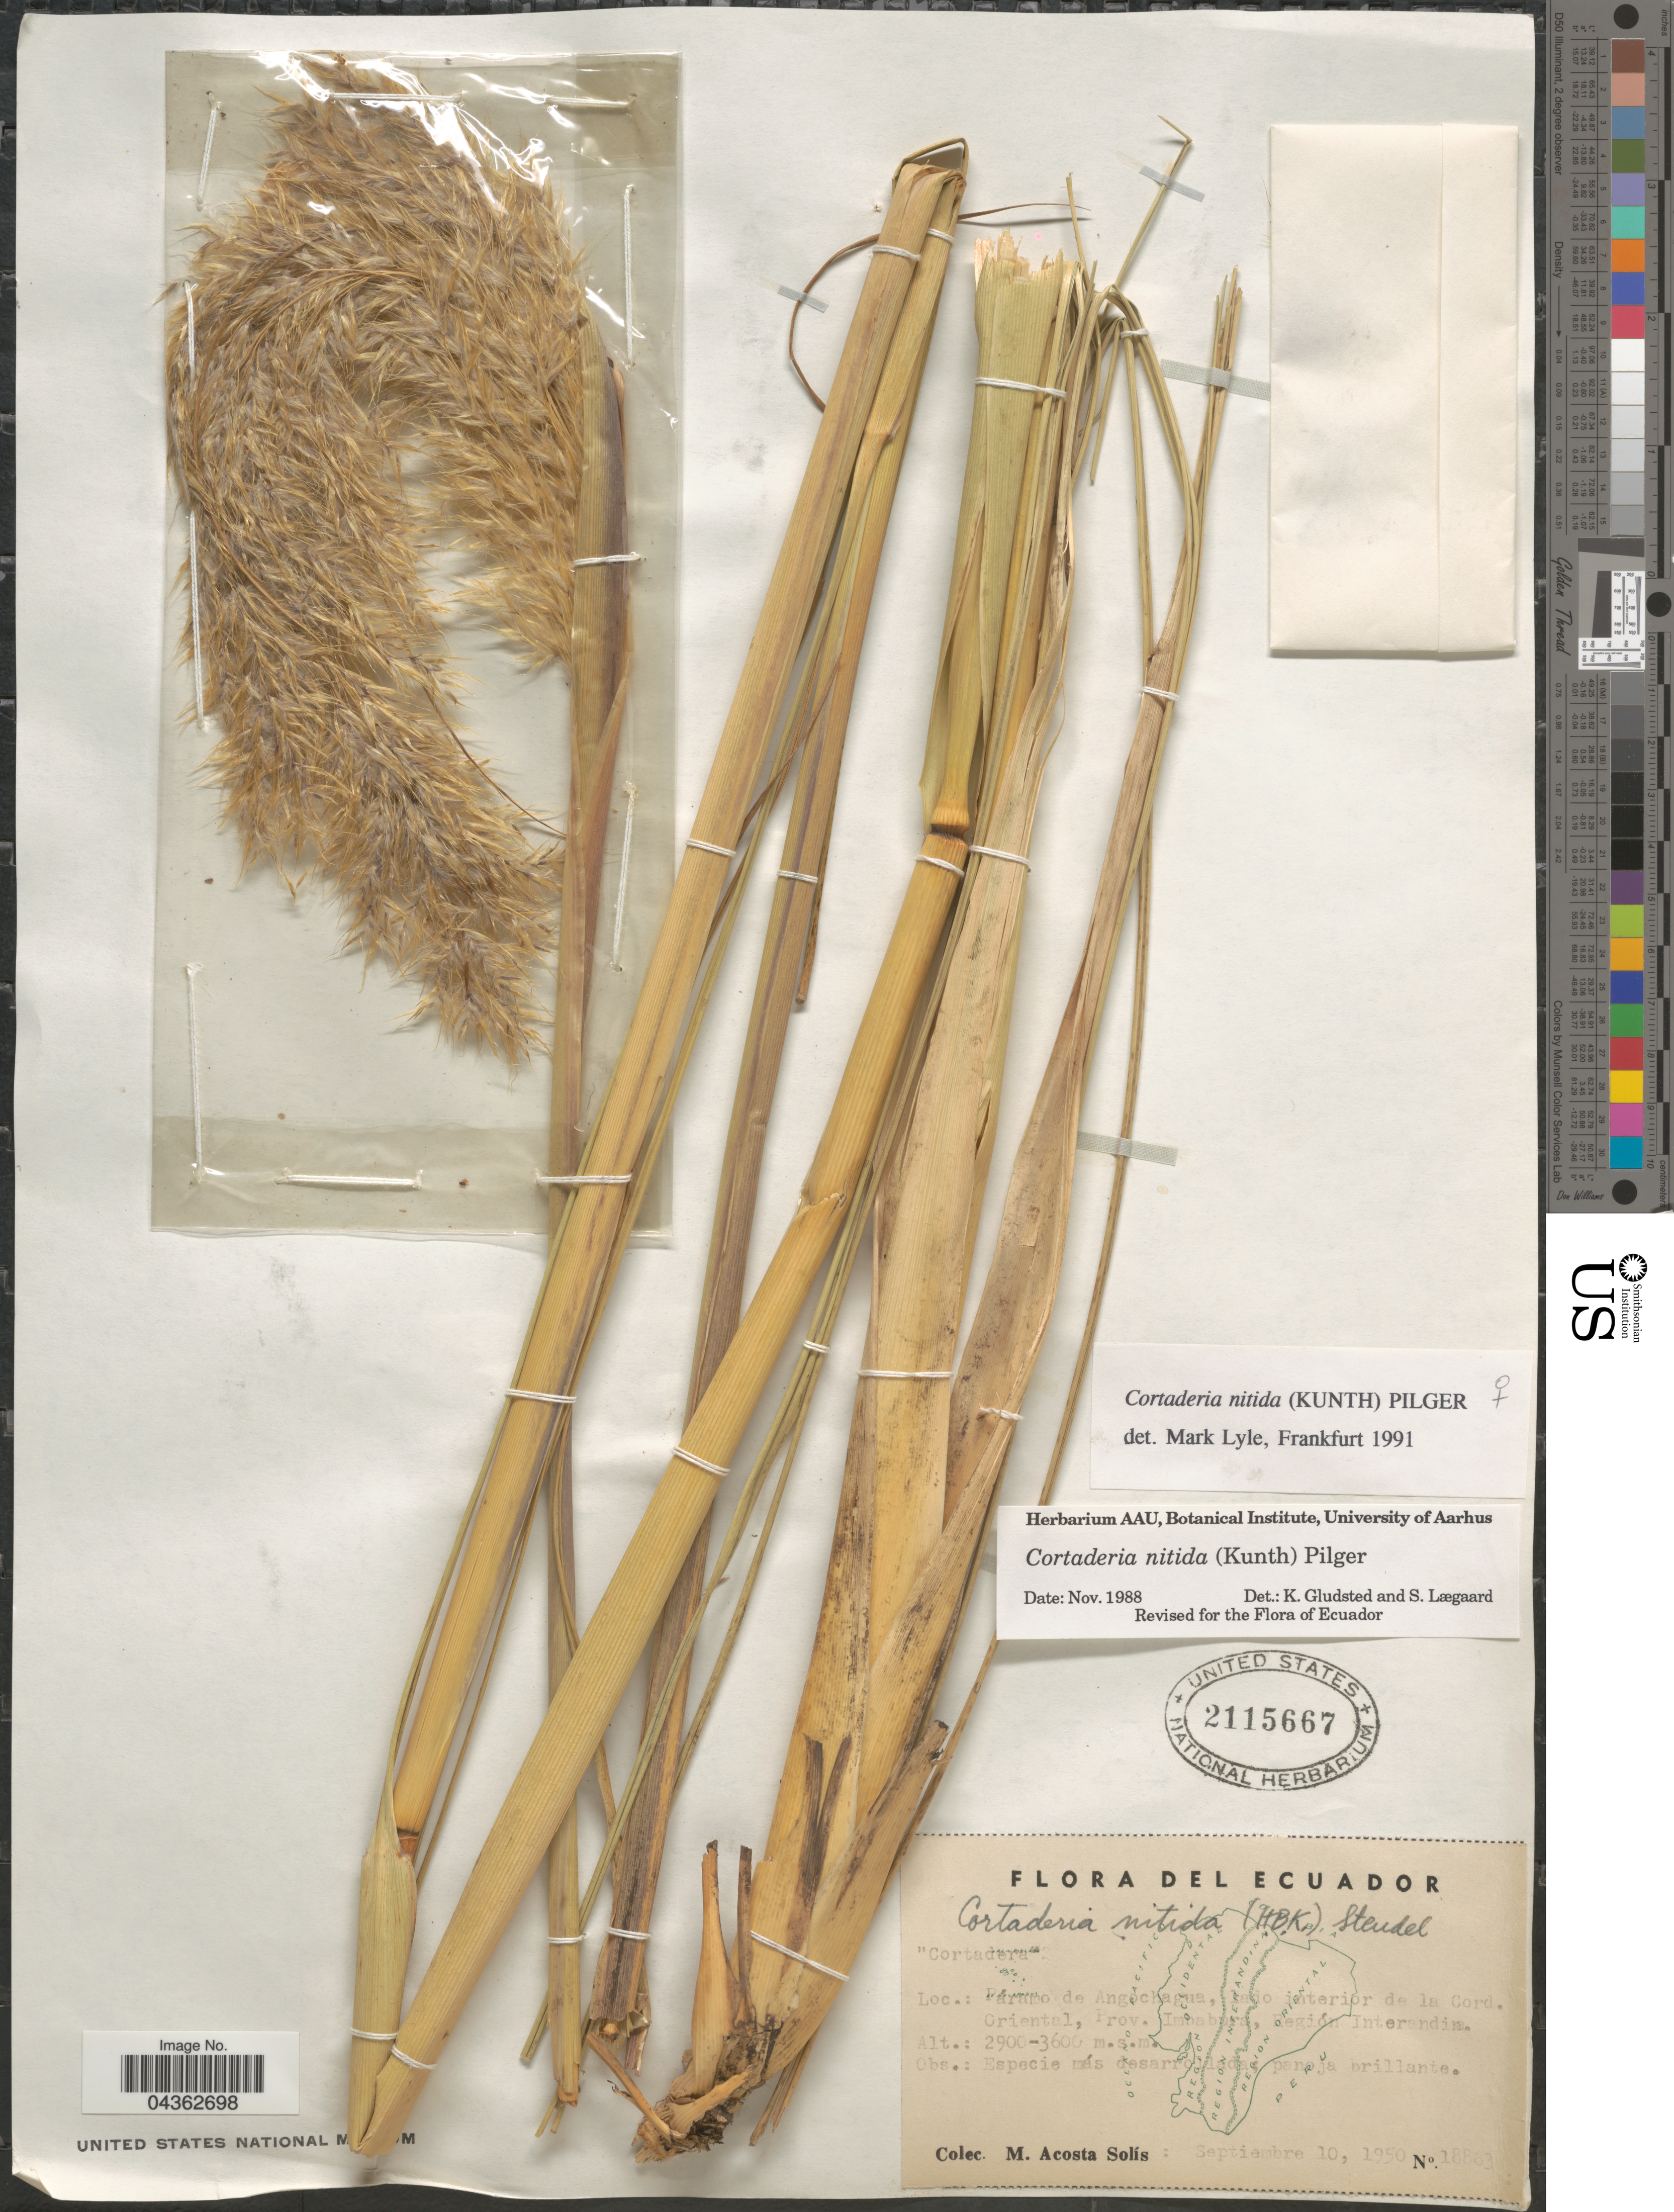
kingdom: Plantae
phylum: Tracheophyta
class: Liliopsida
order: Poales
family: Poaceae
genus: Cortaderia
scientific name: Cortaderia nitida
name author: (Kunth) Pilg.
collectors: M. Acosta Solis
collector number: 18863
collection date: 1950-09-10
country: Ecuador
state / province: Imbabura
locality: Páramo de Angochagua, lado interior de la Cord. Oriental, Región Interandina.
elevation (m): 2900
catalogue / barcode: US 2115667